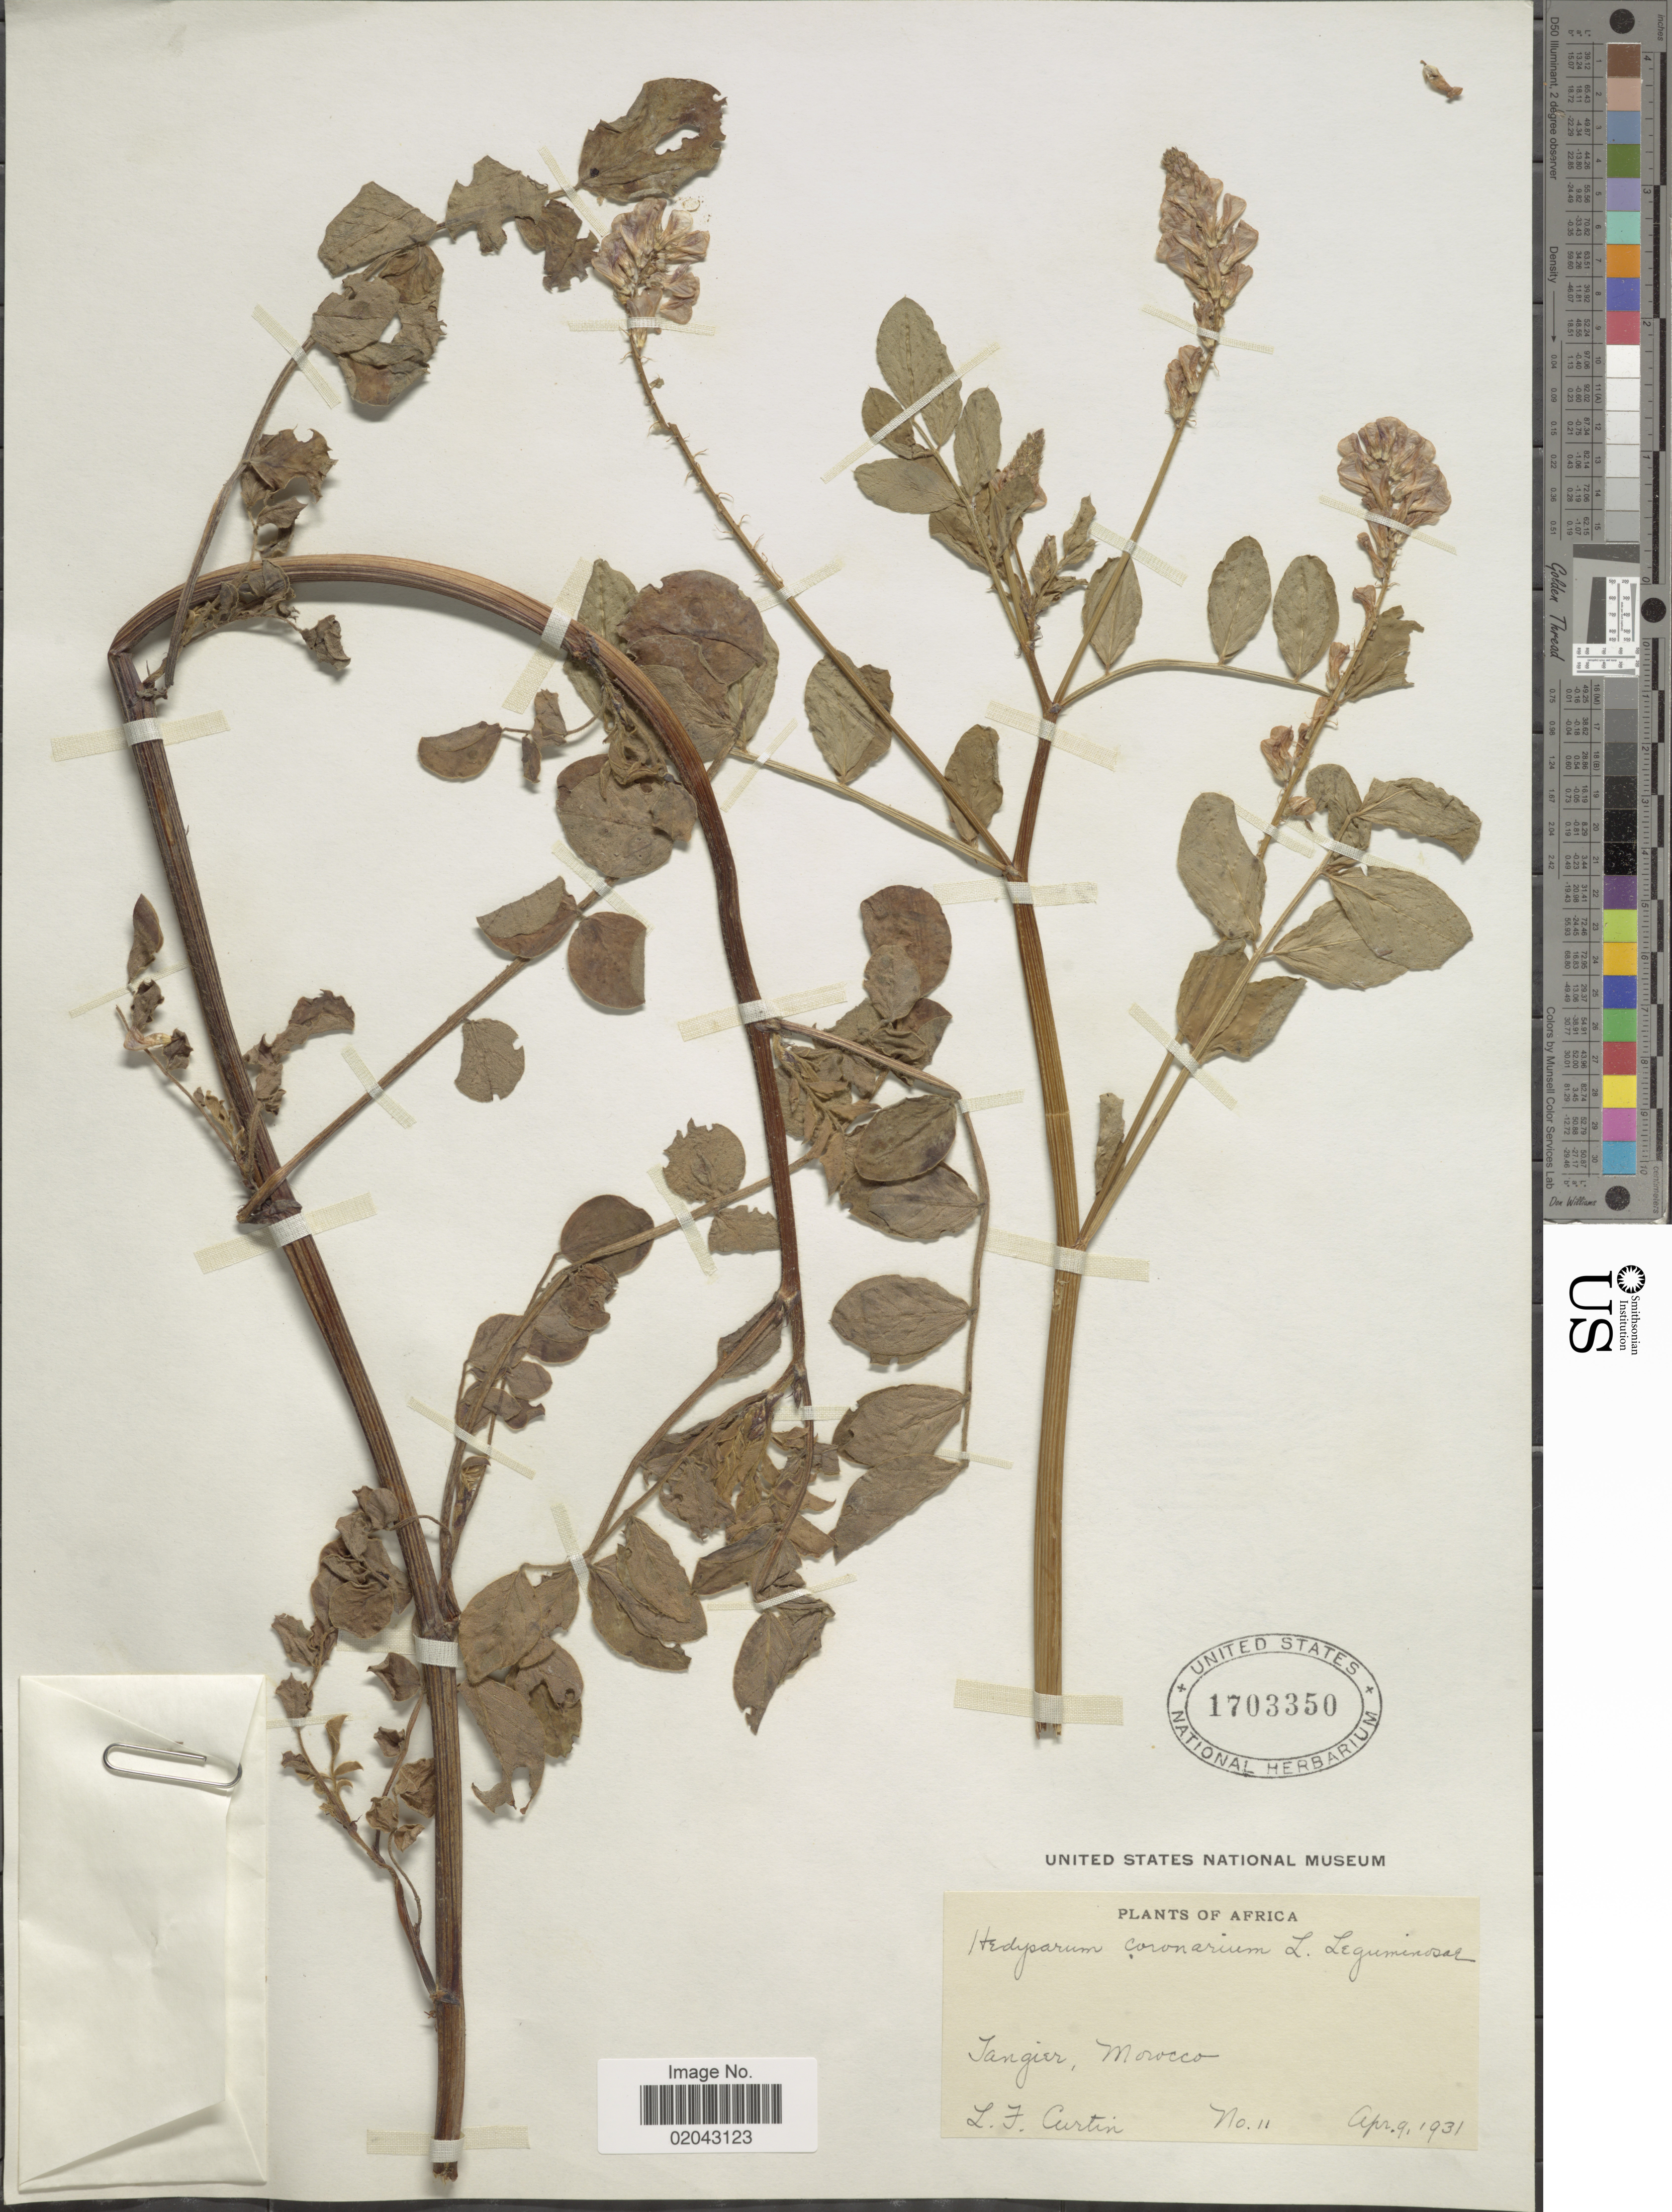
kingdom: Plantae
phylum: Tracheophyta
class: Magnoliopsida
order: Fabales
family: Fabaceae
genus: Sulla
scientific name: Sulla coronaria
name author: (L.) B.H.Choi & H. Ohashi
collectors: L. Curtin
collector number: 11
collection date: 1931-04-09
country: Morocco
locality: Sangier, Morocco. Africa.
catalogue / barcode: US 1703350